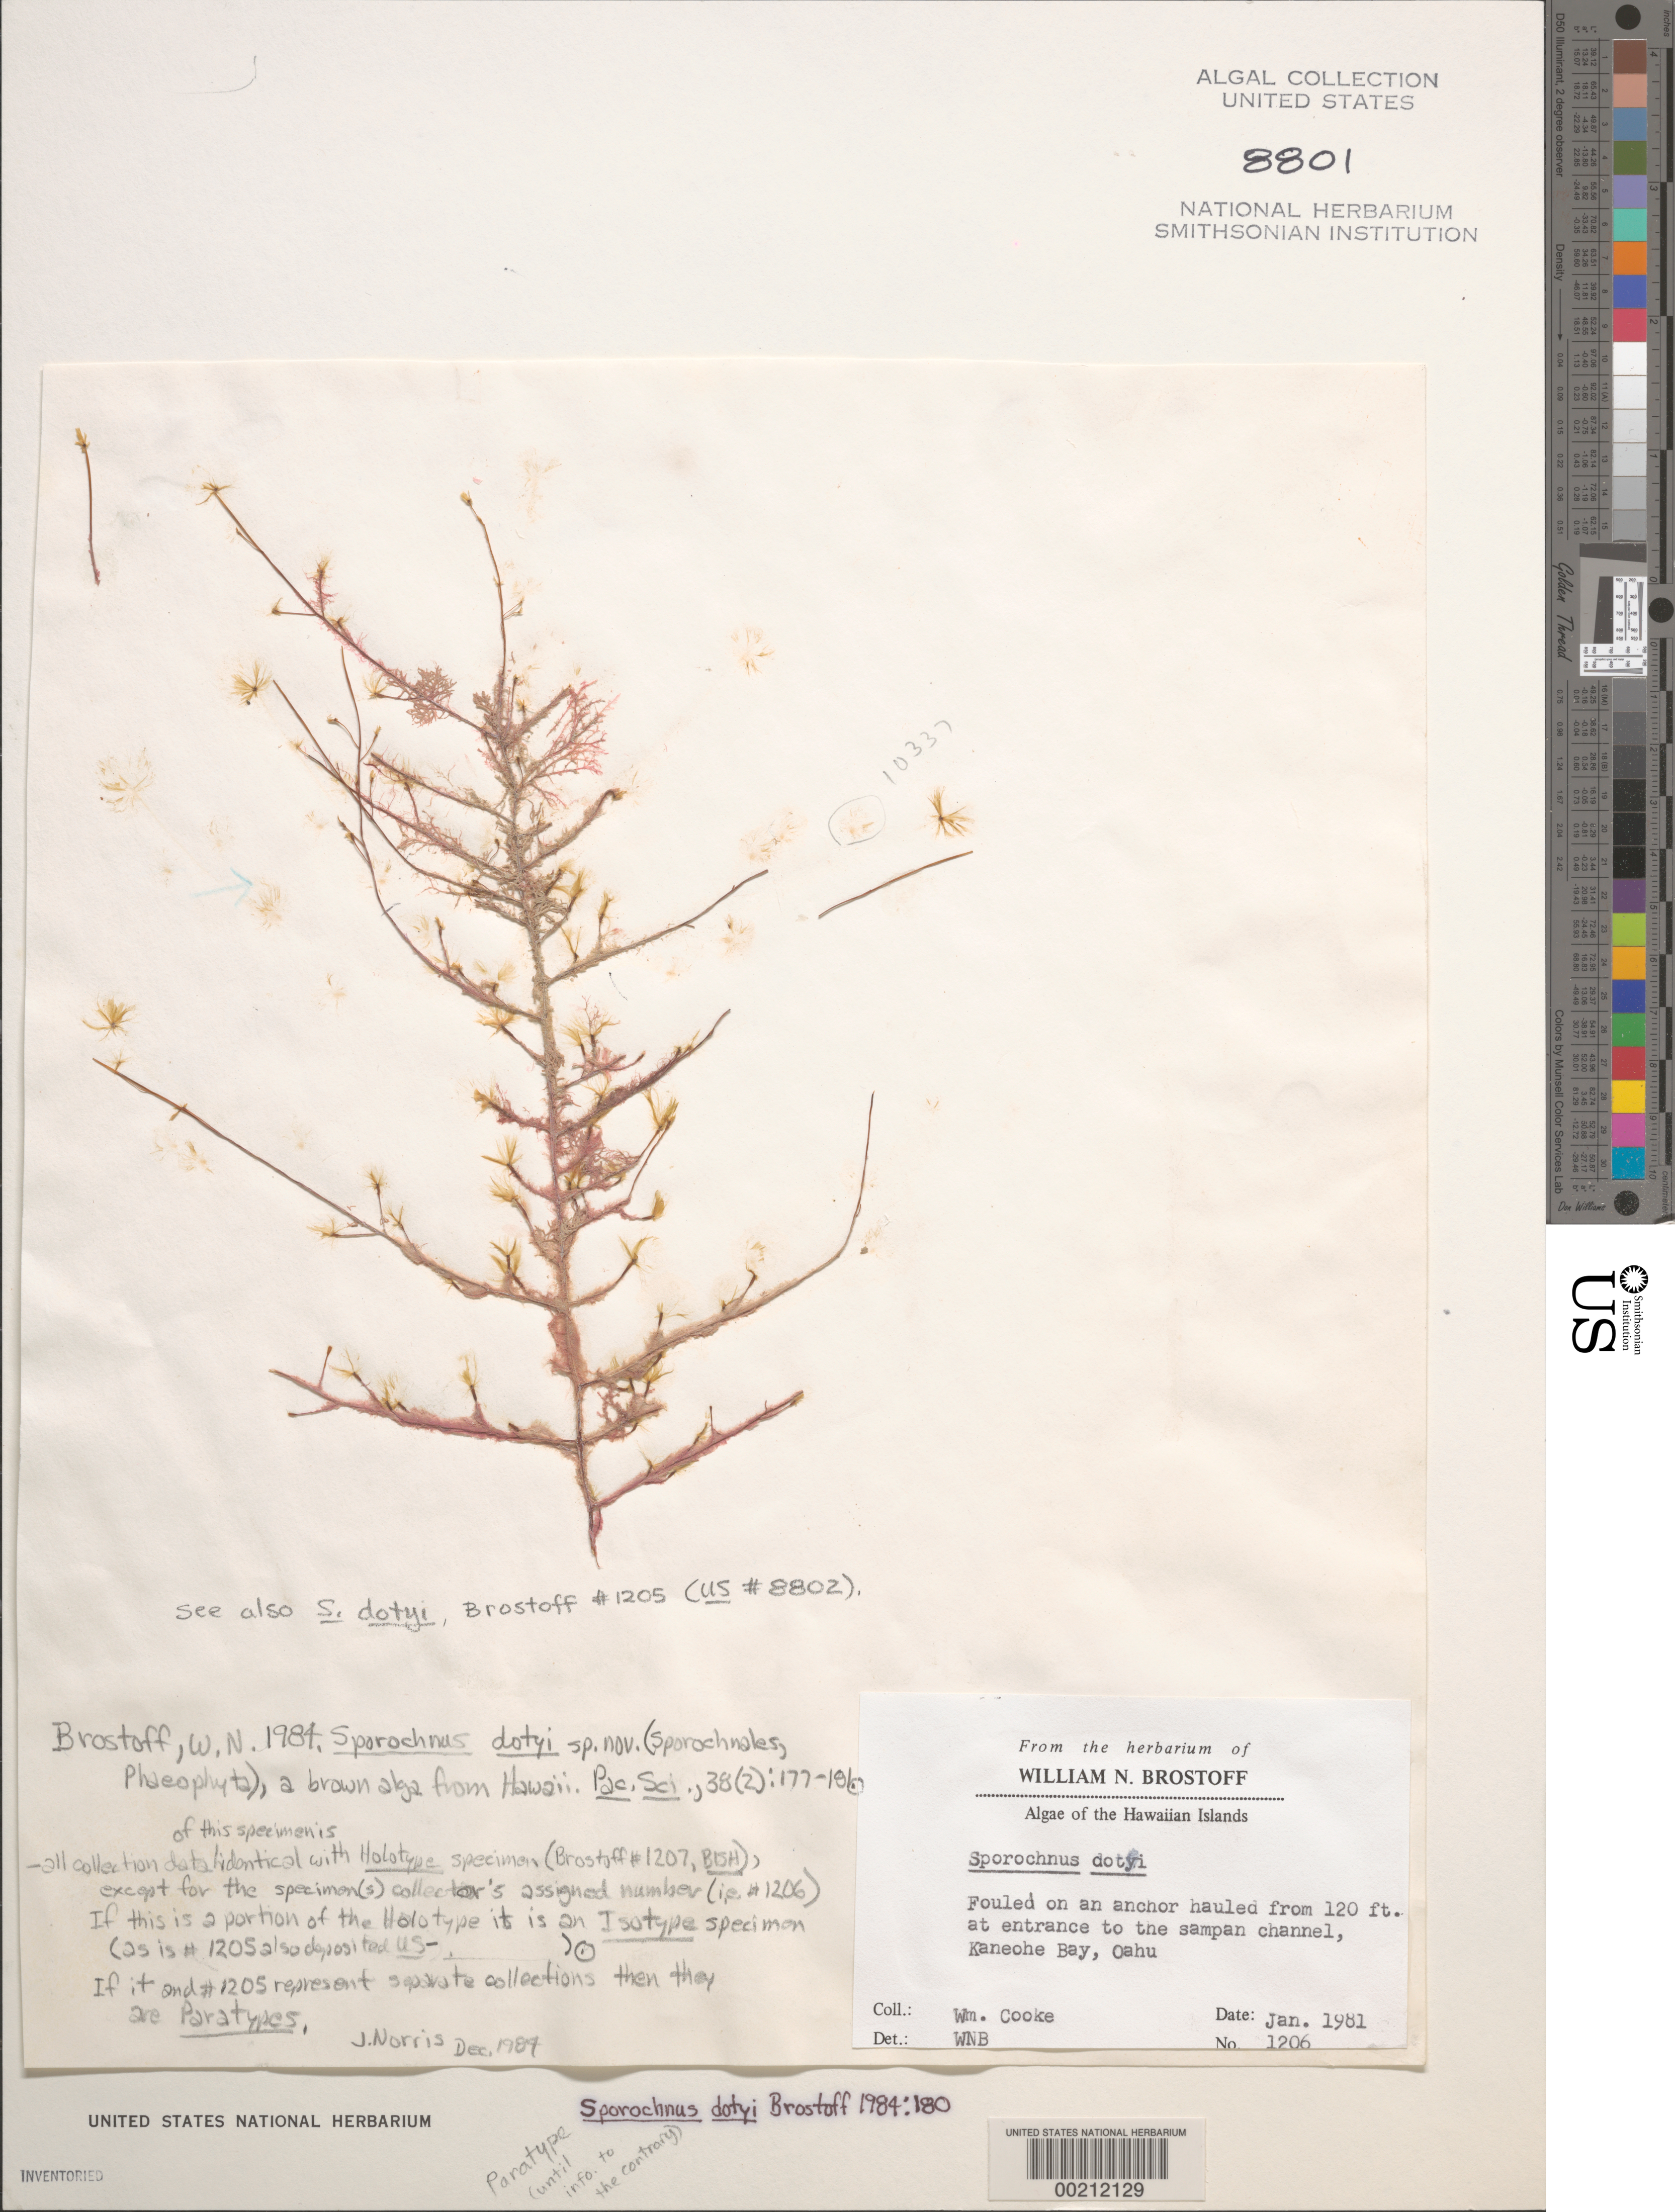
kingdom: Chromista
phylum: Ochrophyta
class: Phaeophyceae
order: Sporochnales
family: Sporochnaceae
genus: Sporochnus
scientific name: Sporochnus dotyi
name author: Brostoff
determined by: Brostoff, W. N.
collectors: W. Cooke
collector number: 1206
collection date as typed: Jan 1981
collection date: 1981-01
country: United States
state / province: Hawaii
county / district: Honolulu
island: Oahu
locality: Kaneohe Bay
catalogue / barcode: US 8801